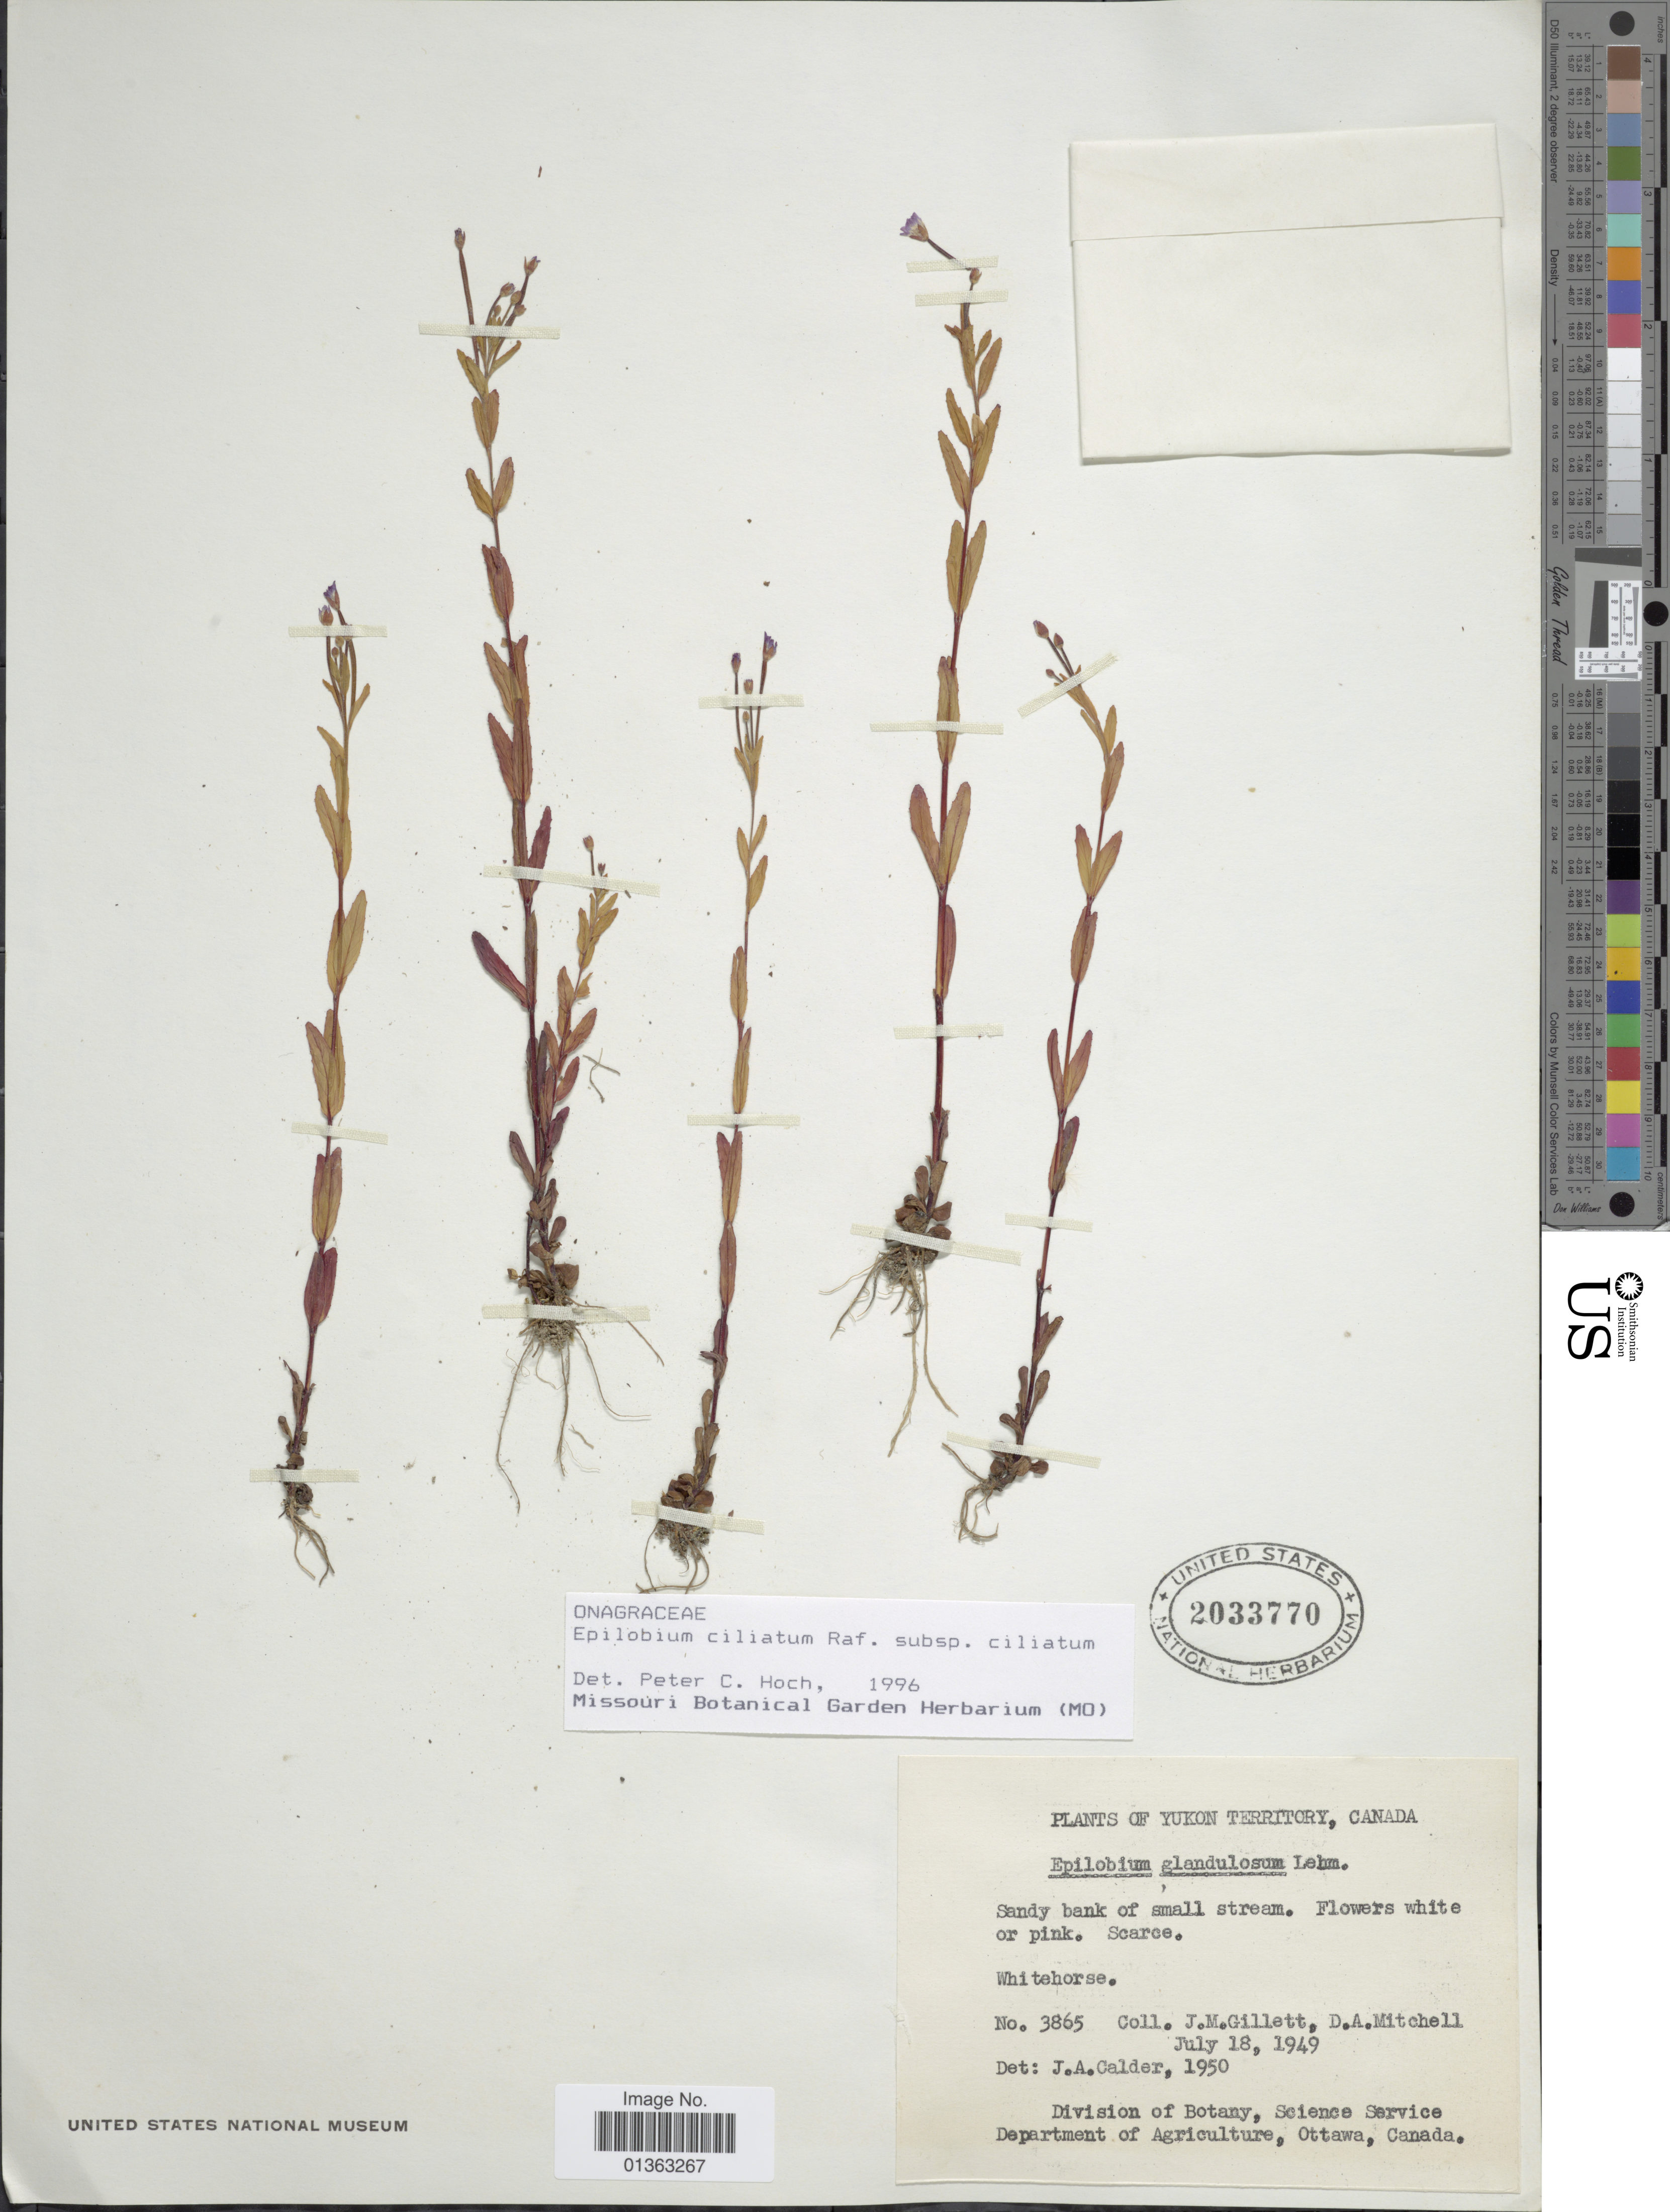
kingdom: Plantae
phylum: Tracheophyta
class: Magnoliopsida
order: Myrtales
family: Onagraceae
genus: Epilobium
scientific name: Epilobium ciliatum subsp. ciliatum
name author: Raf.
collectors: J. M. Gillett & D. Mitchell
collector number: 3865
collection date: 1949-07-18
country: Canada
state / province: Yukon Territory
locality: Whitehorse.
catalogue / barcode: US 2033770